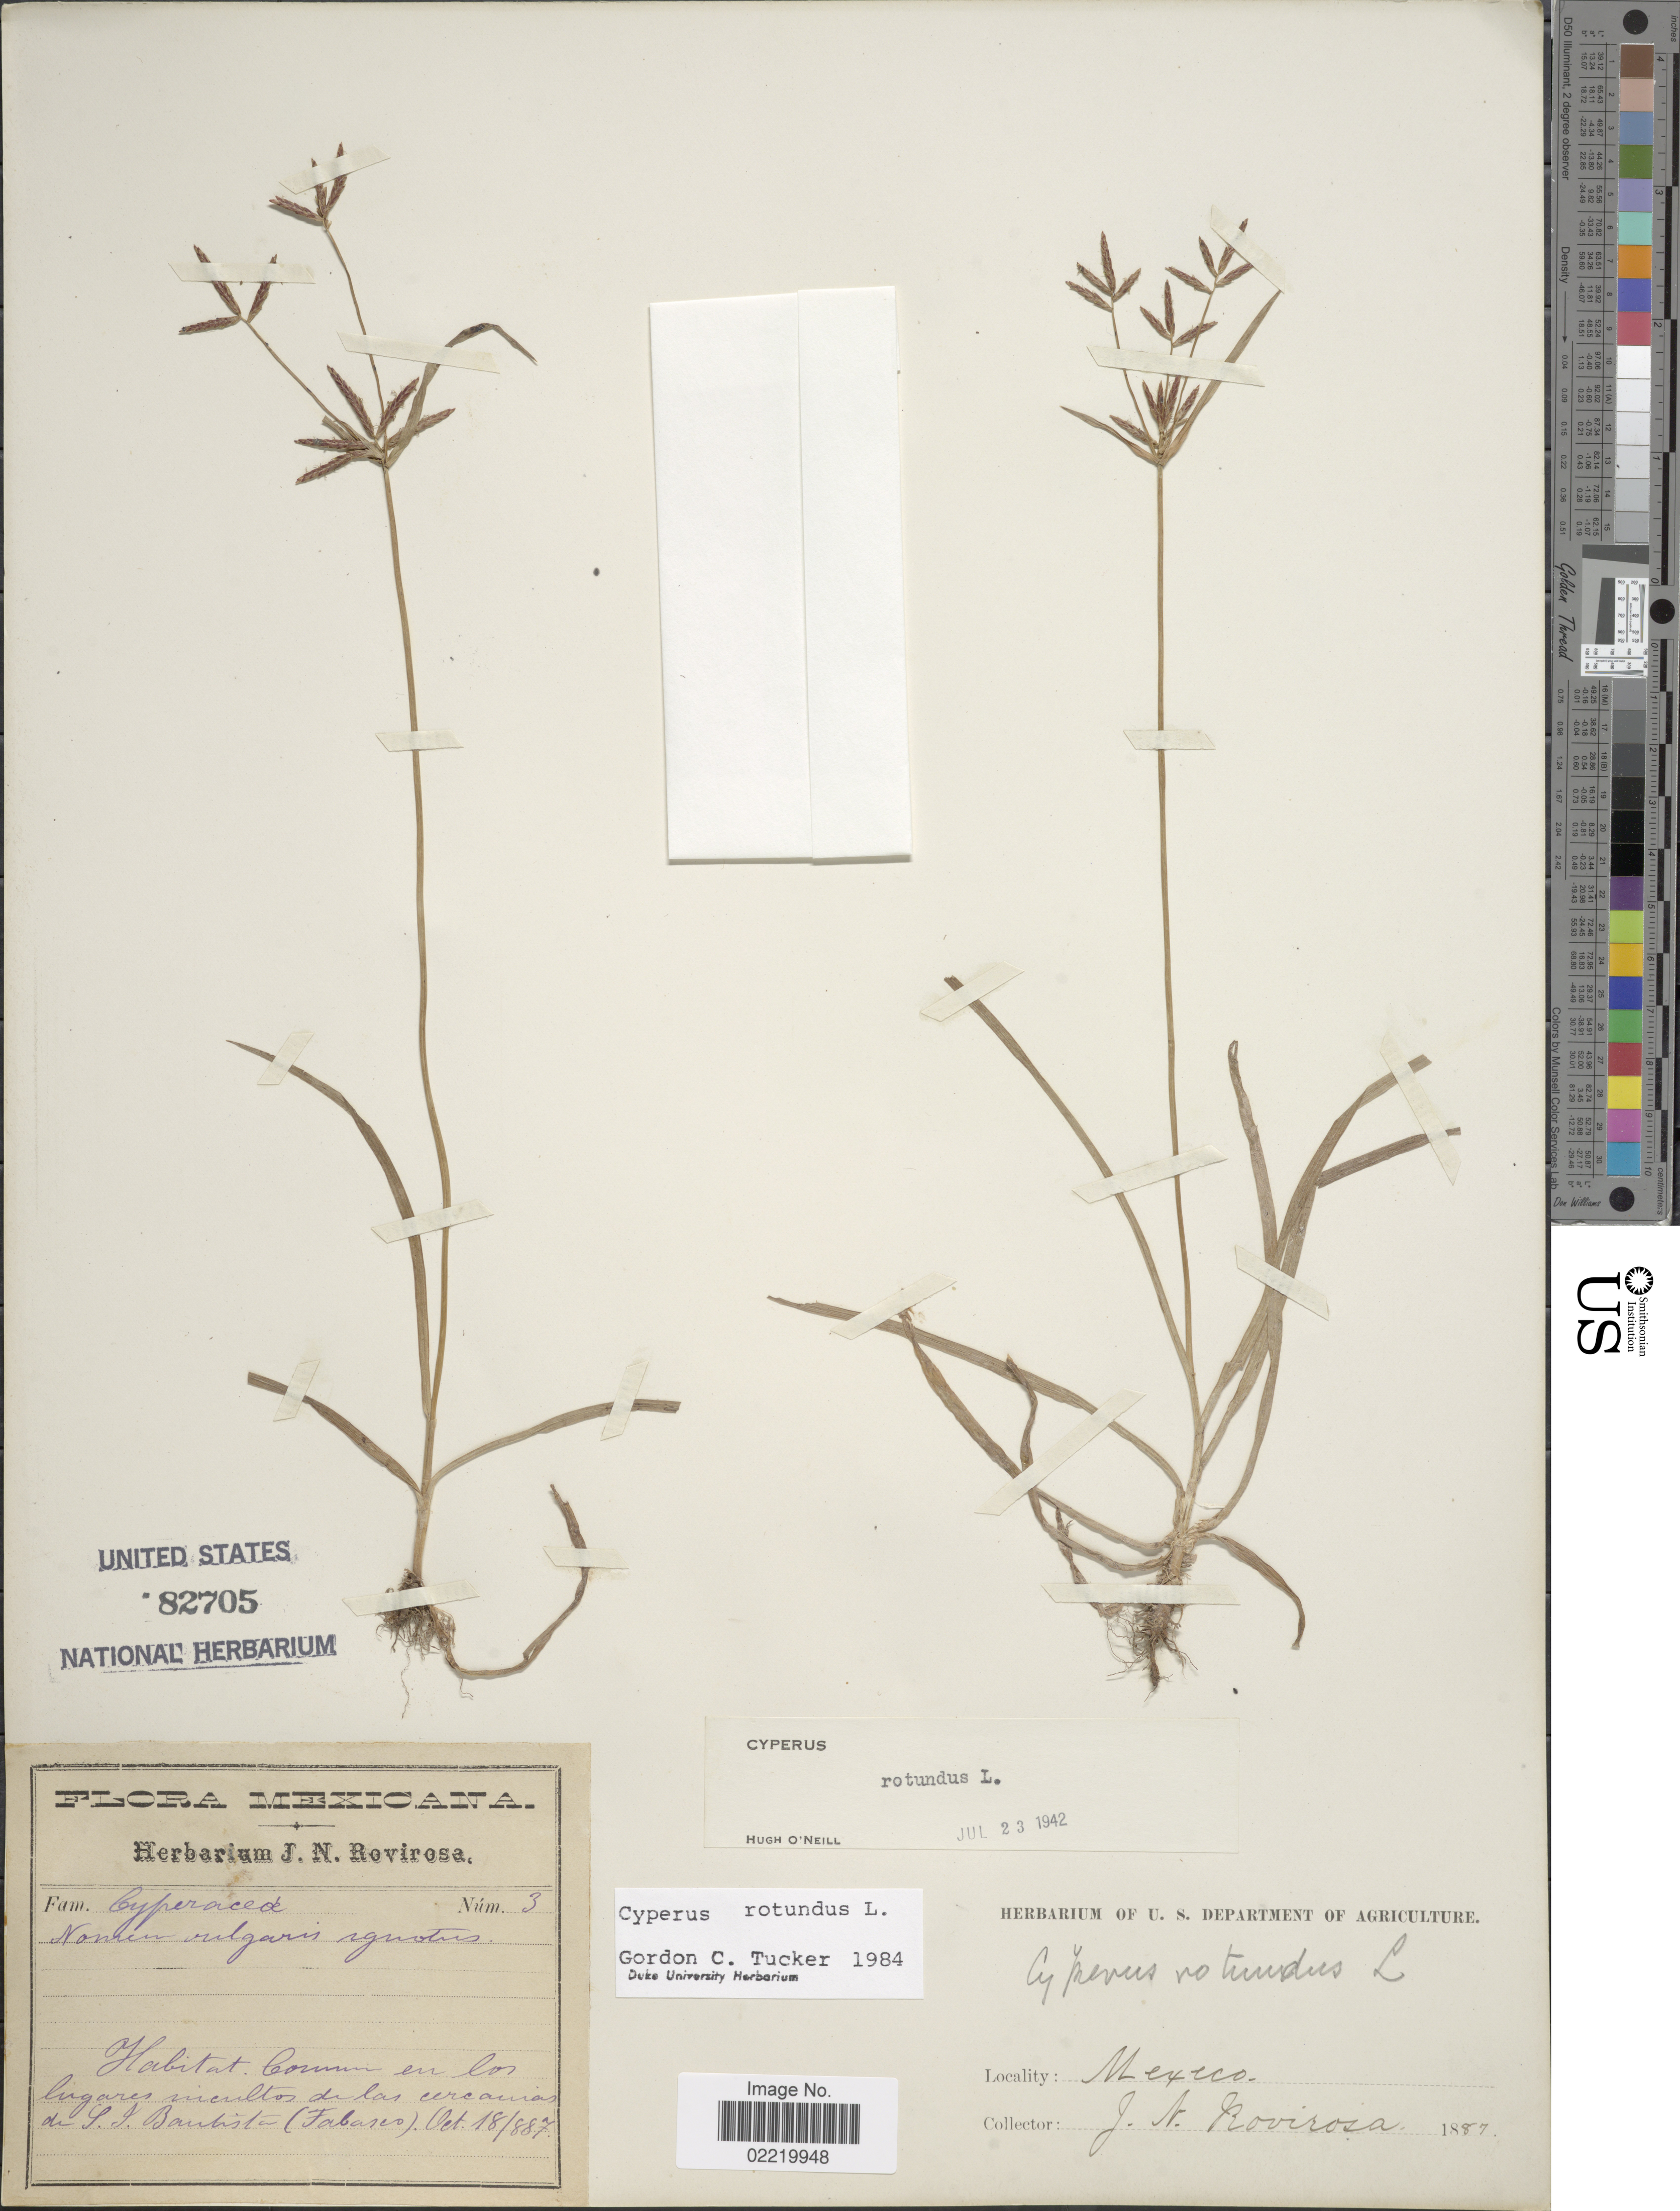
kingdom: Plantae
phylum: Tracheophyta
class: Liliopsida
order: Poales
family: Cyperaceae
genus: Cyperus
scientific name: Cyperus rotundus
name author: L.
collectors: J. N. Rovirosa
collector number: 3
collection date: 1887-10-18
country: Mexico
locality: Comun en los lugares incultos de las cercaminas de S.J. Bautista (Tabasco) [interpreted]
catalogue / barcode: US 82705